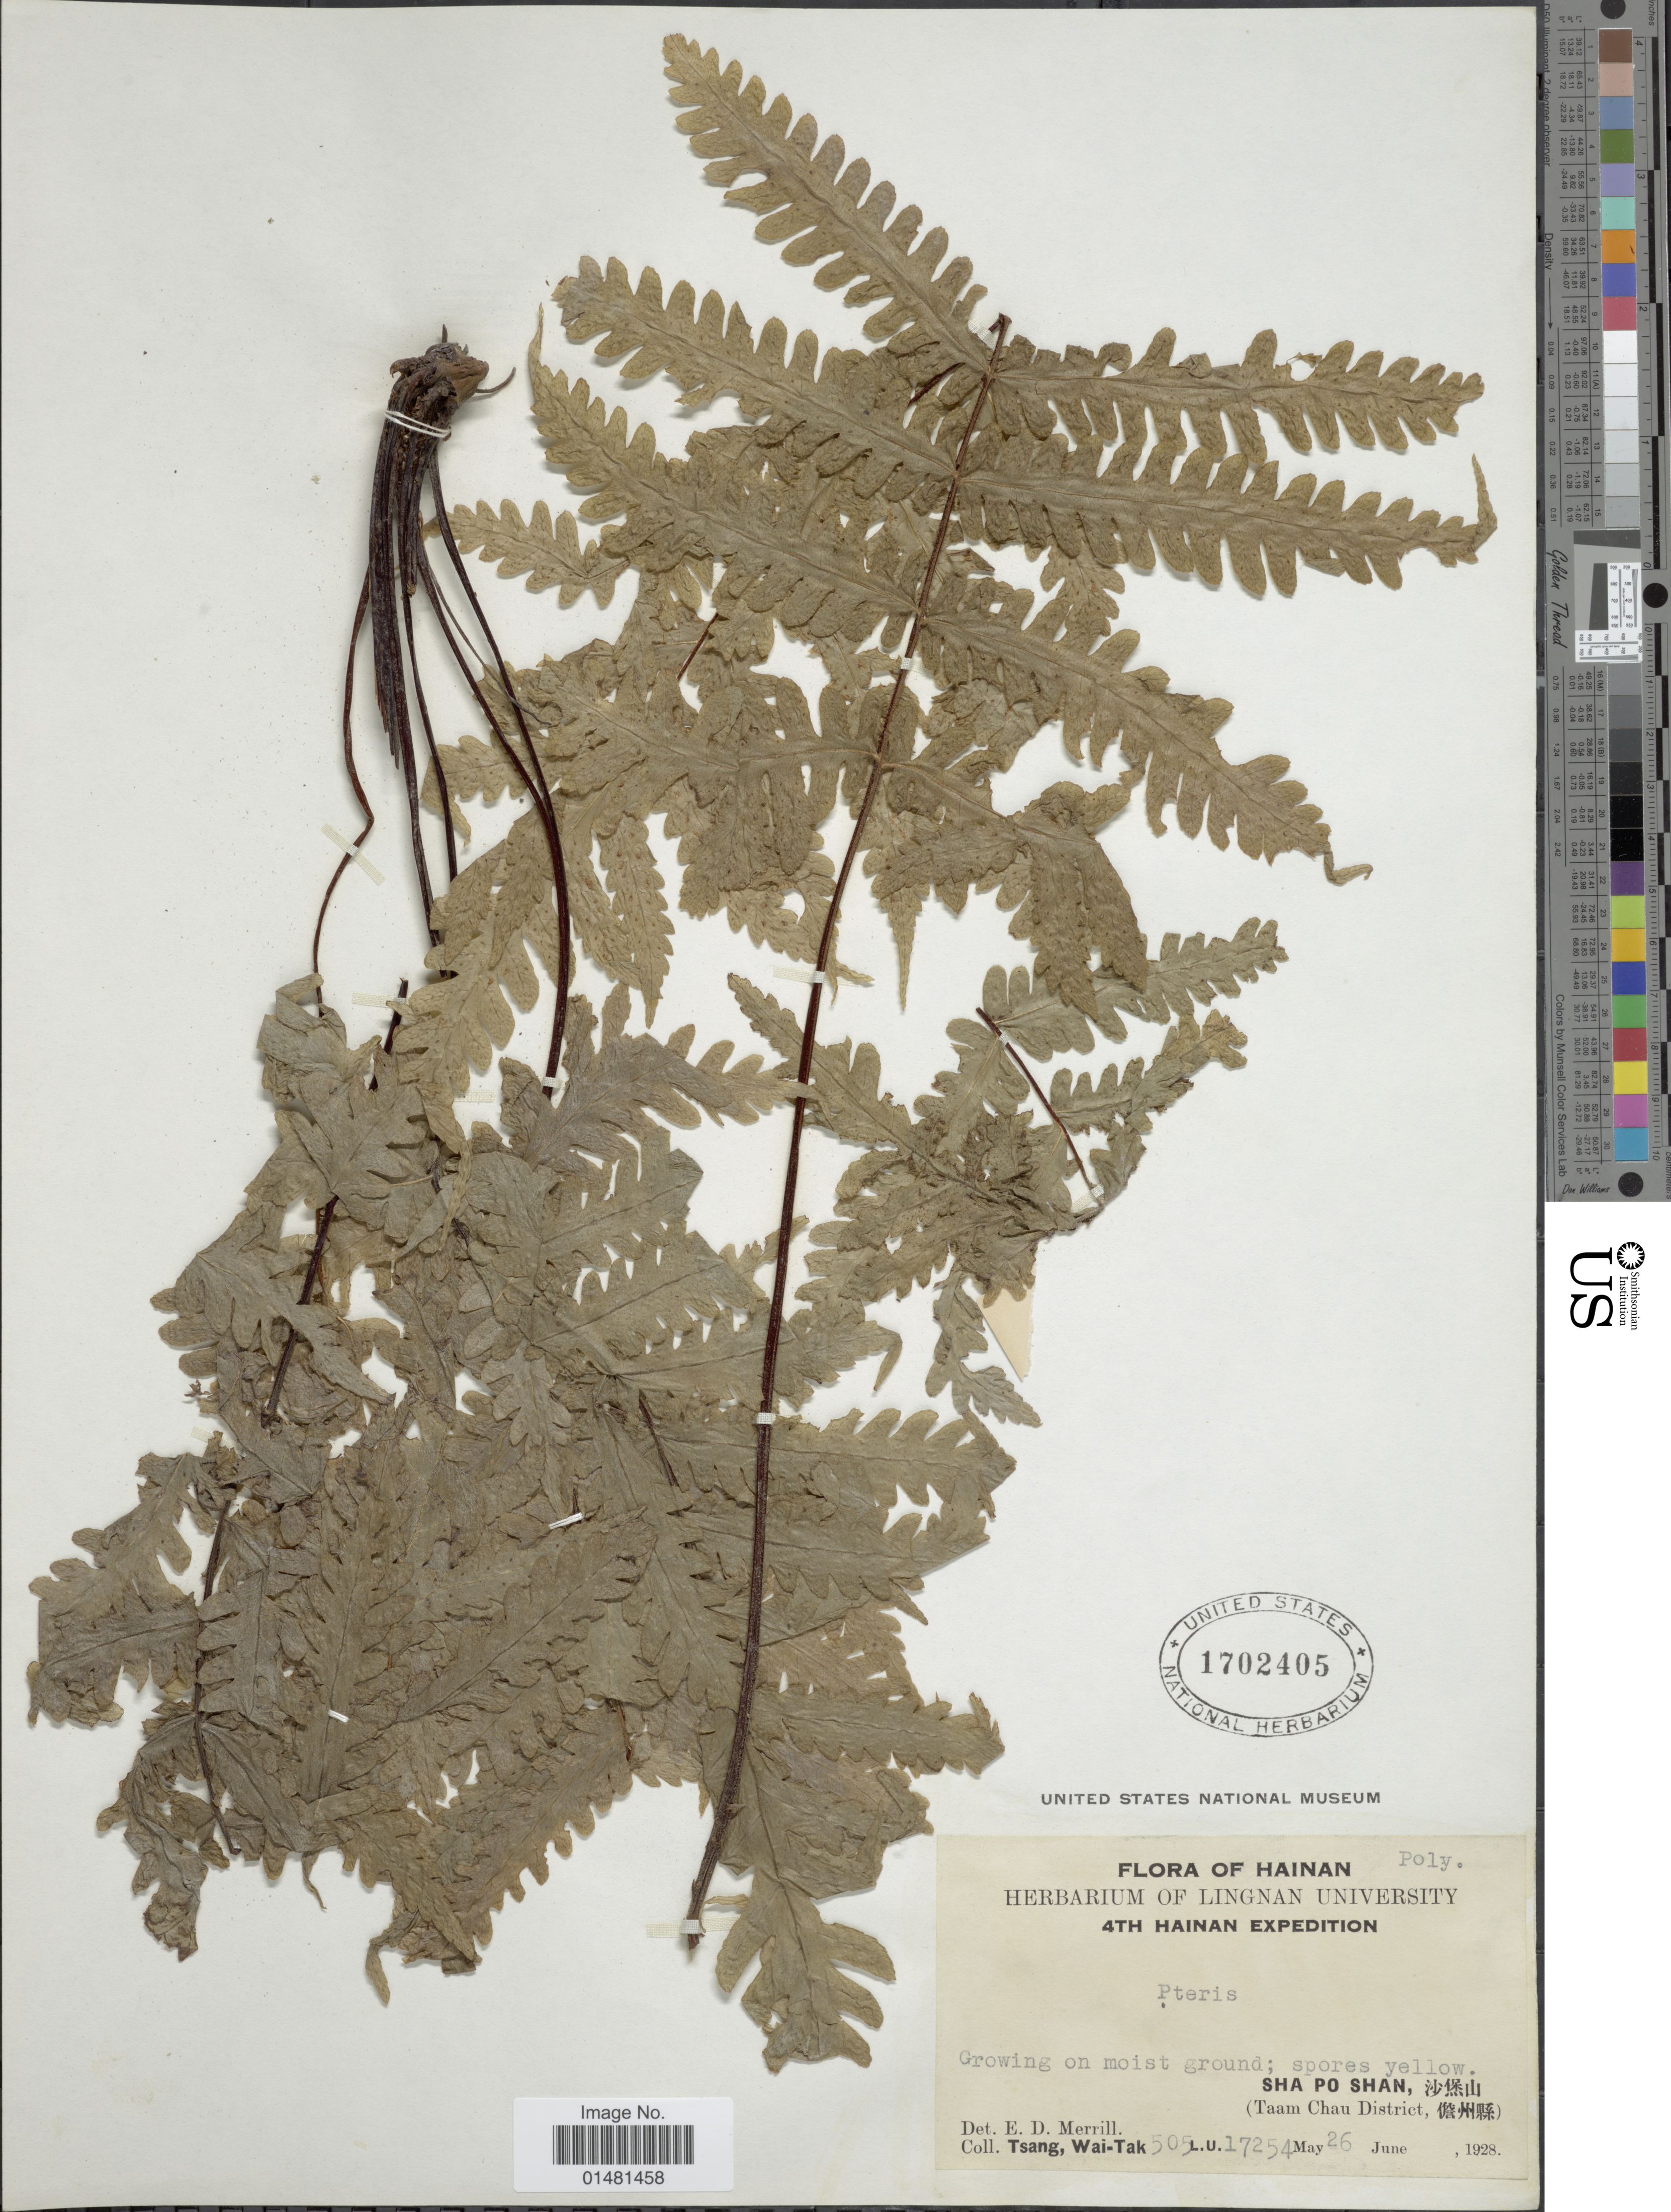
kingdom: Plantae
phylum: Tracheophyta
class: Polypodiopsida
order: Polypodiales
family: Pteridaceae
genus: Pteris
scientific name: Pteris sp.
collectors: W. T. Tsang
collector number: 505/17254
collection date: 1928-06-26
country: China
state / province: Hainan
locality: Sha Po Shan, X, (Taam Chau District, X)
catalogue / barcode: US 1702405